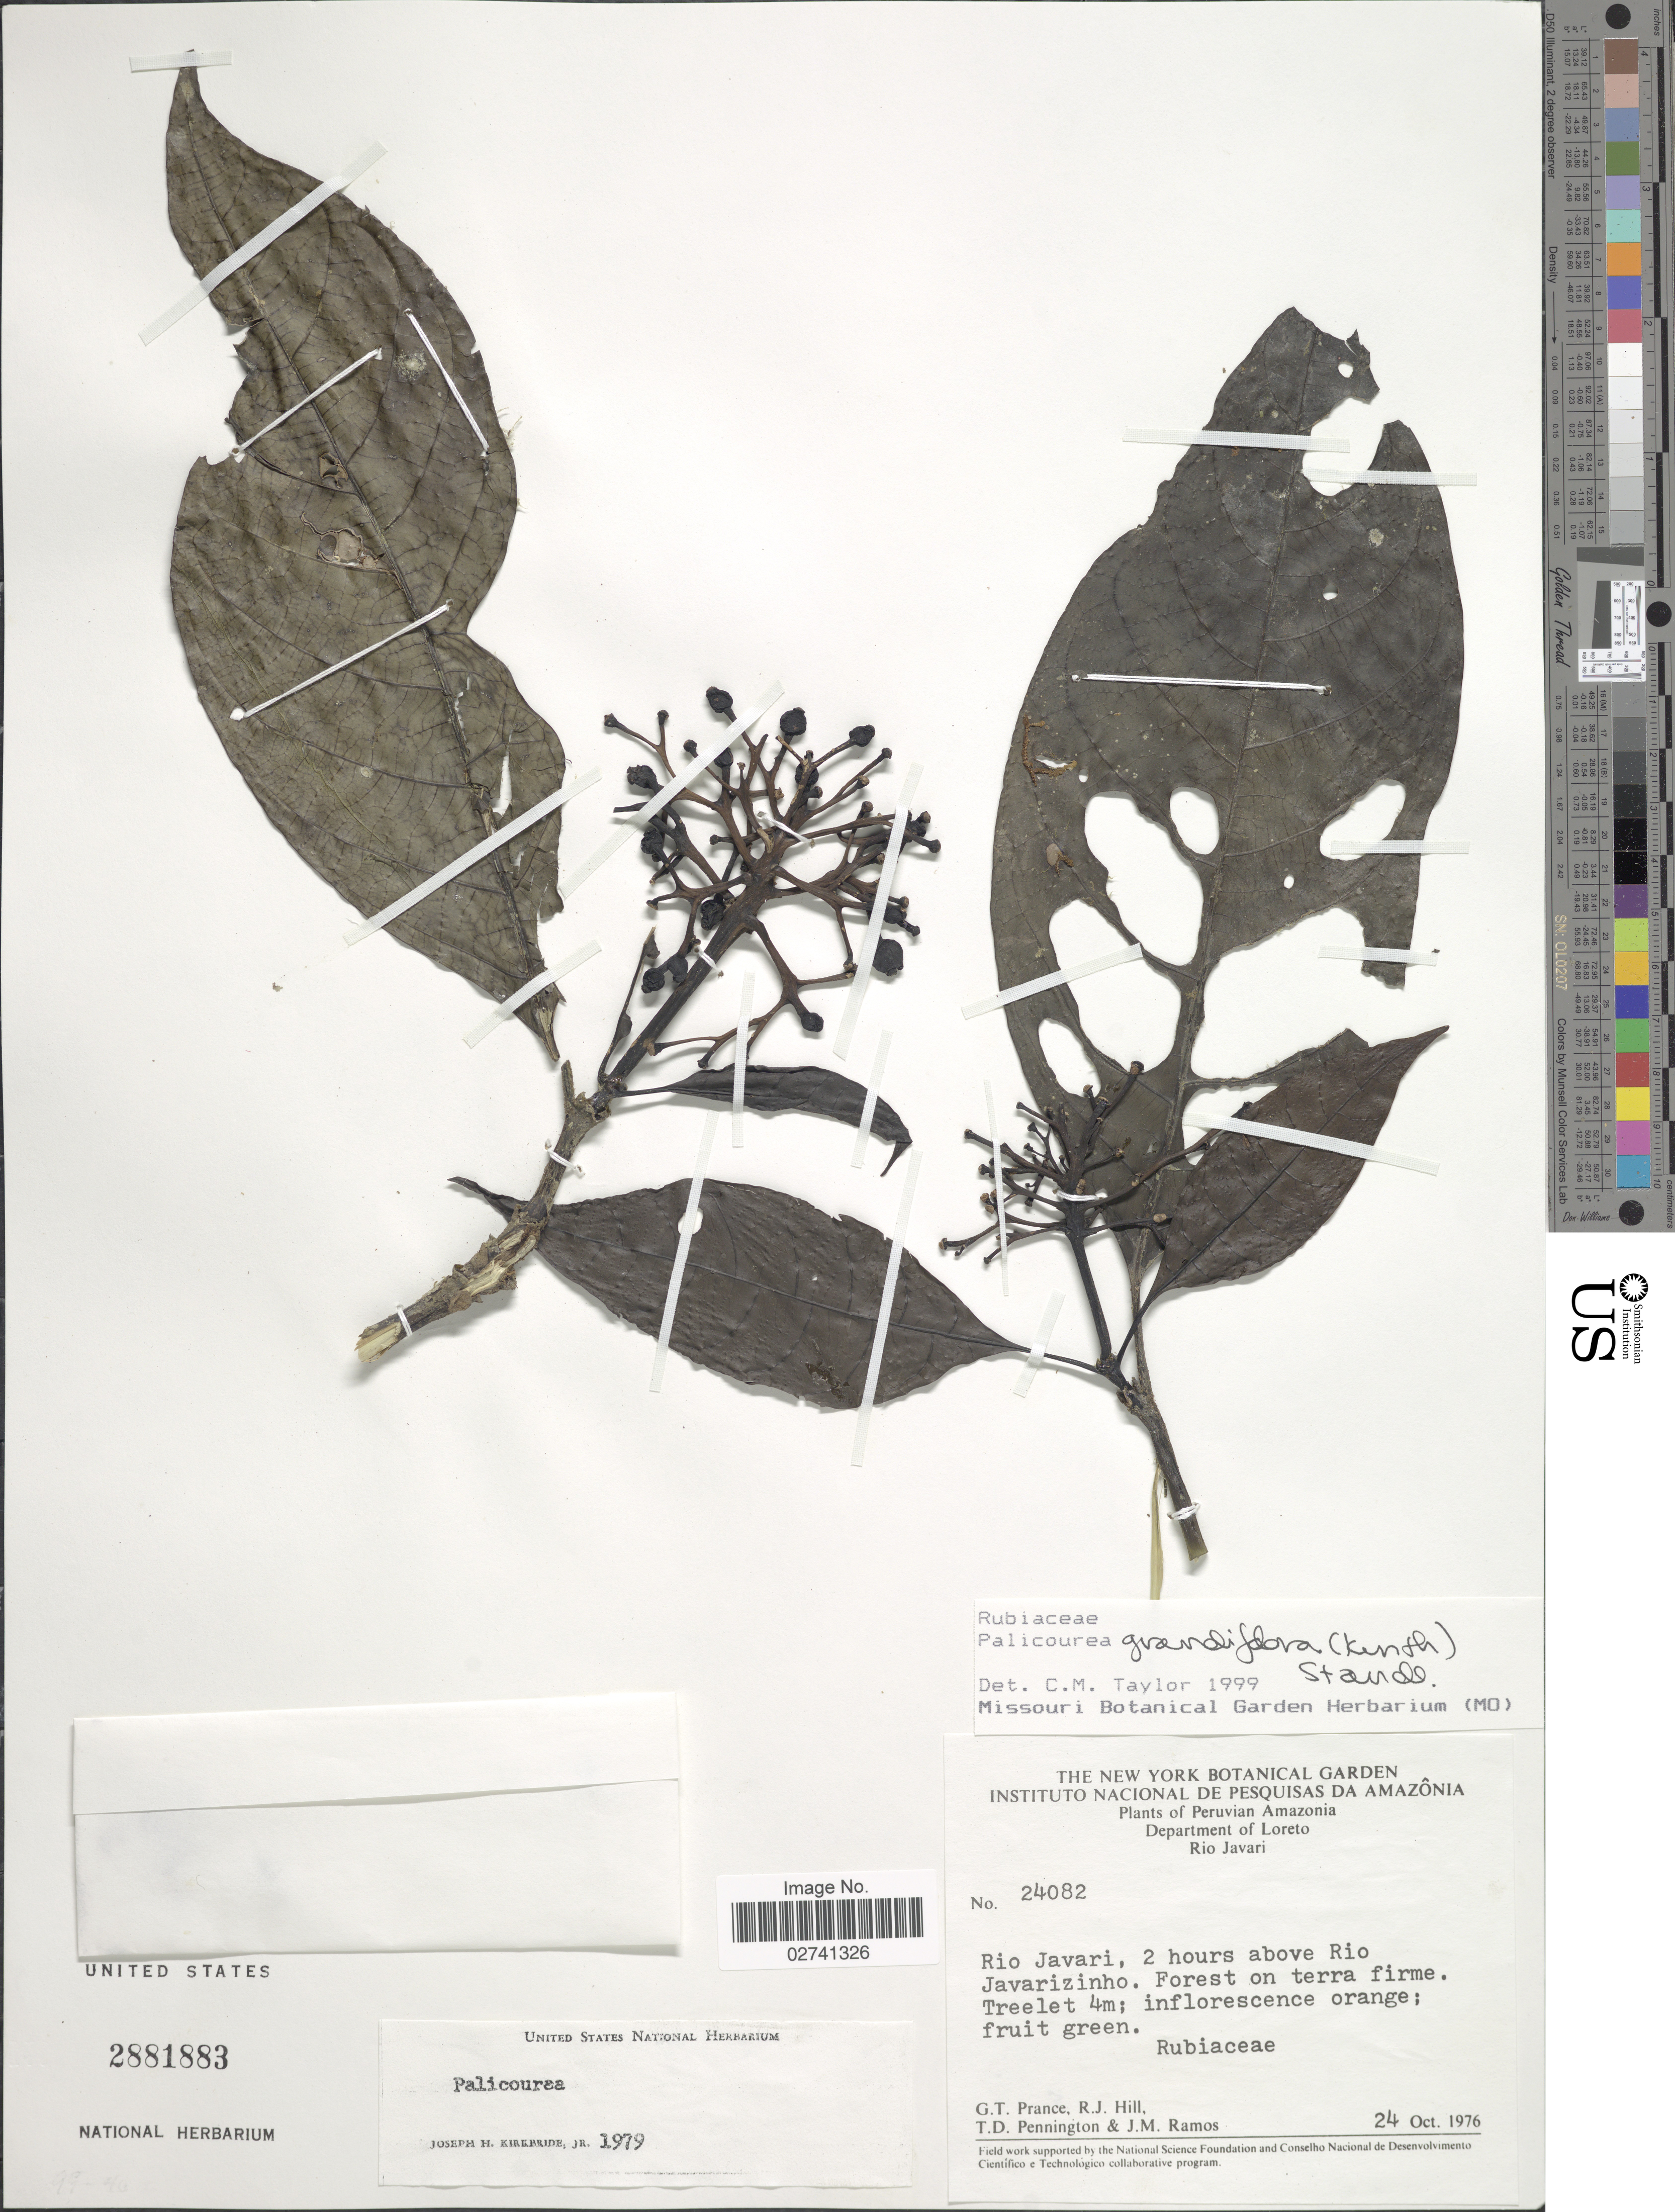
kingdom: Plantae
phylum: Tracheophyta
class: Magnoliopsida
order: Gentianales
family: Rubiaceae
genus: Palicourea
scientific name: Palicourea grandiflora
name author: (Kunth) Standl.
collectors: G. T. Prance, R. J. Hill, T. D. Pennington & J. M. Ramos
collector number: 24082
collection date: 1976-10-24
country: Peru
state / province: Loreto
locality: Peruvian Amazonia. Rio Javari, 2 hours above Rio Javarizinho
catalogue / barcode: US 2881883